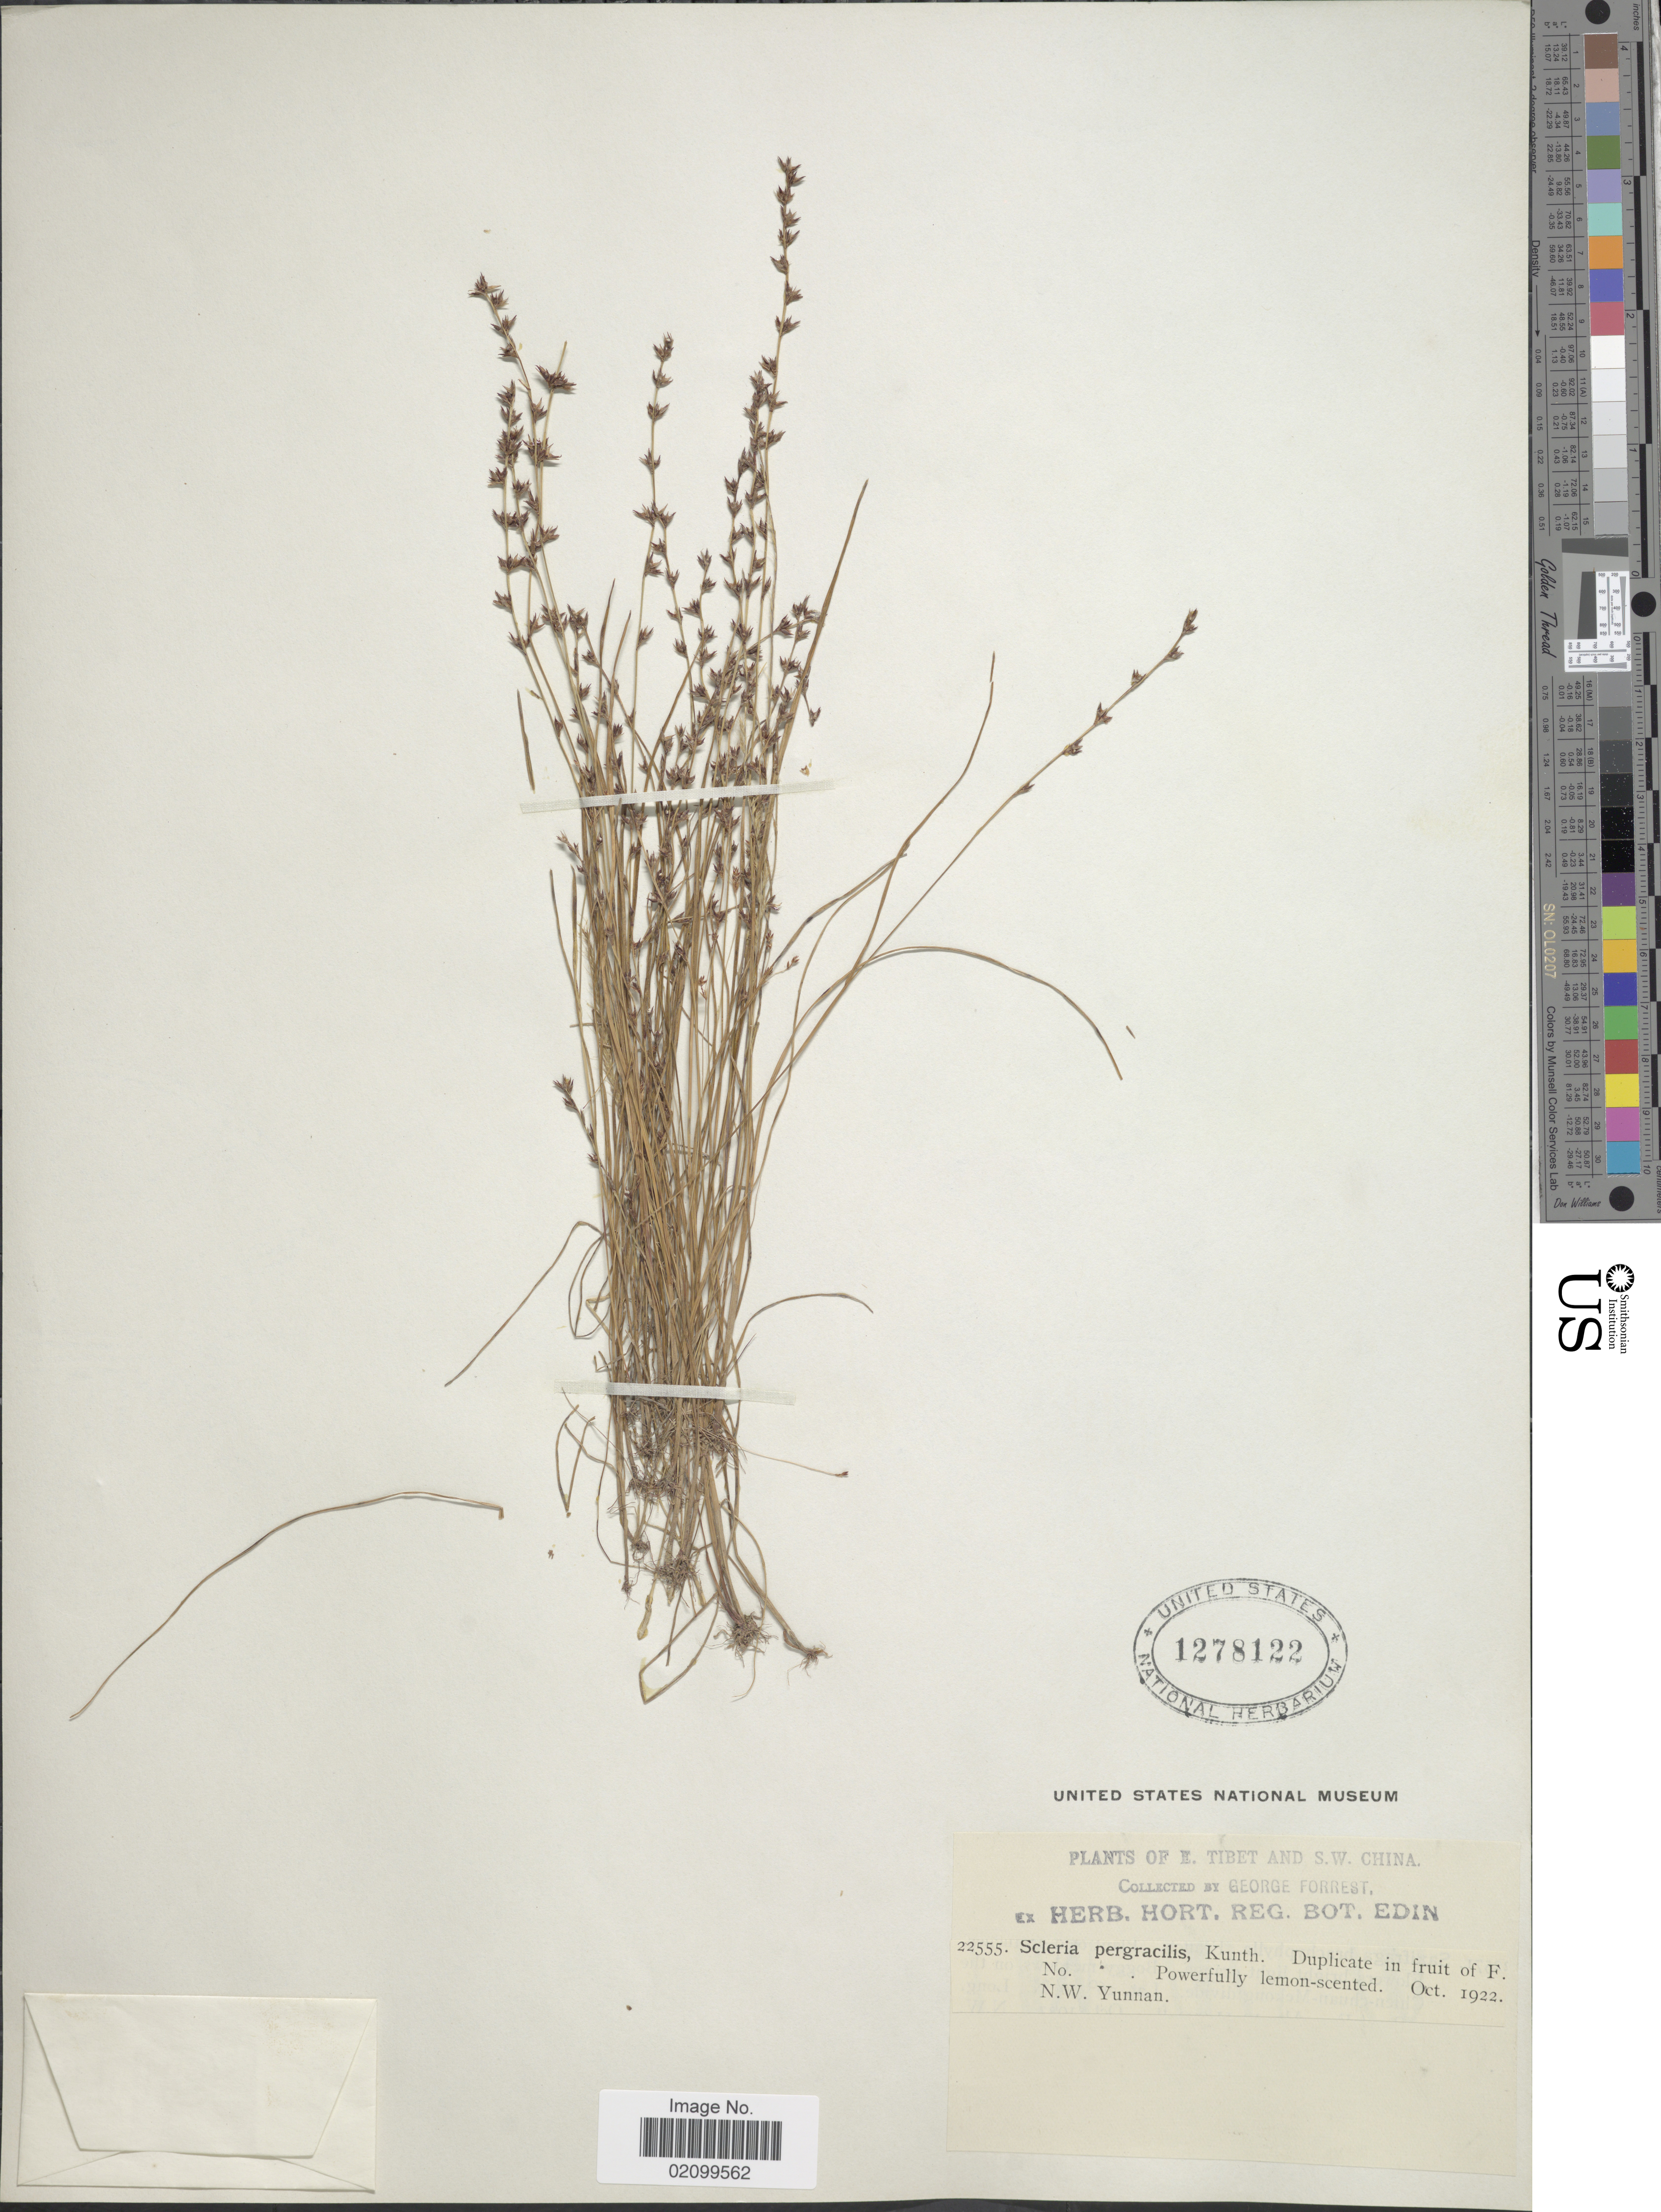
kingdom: Plantae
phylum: Tracheophyta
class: Liliopsida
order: Poales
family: Cyperaceae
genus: Scleria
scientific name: Scleria pergracilis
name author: (Nees) Kunth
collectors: G. Forrest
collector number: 22555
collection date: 1922-10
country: China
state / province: Yunnan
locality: N.W. Yunnan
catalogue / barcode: US 1278122